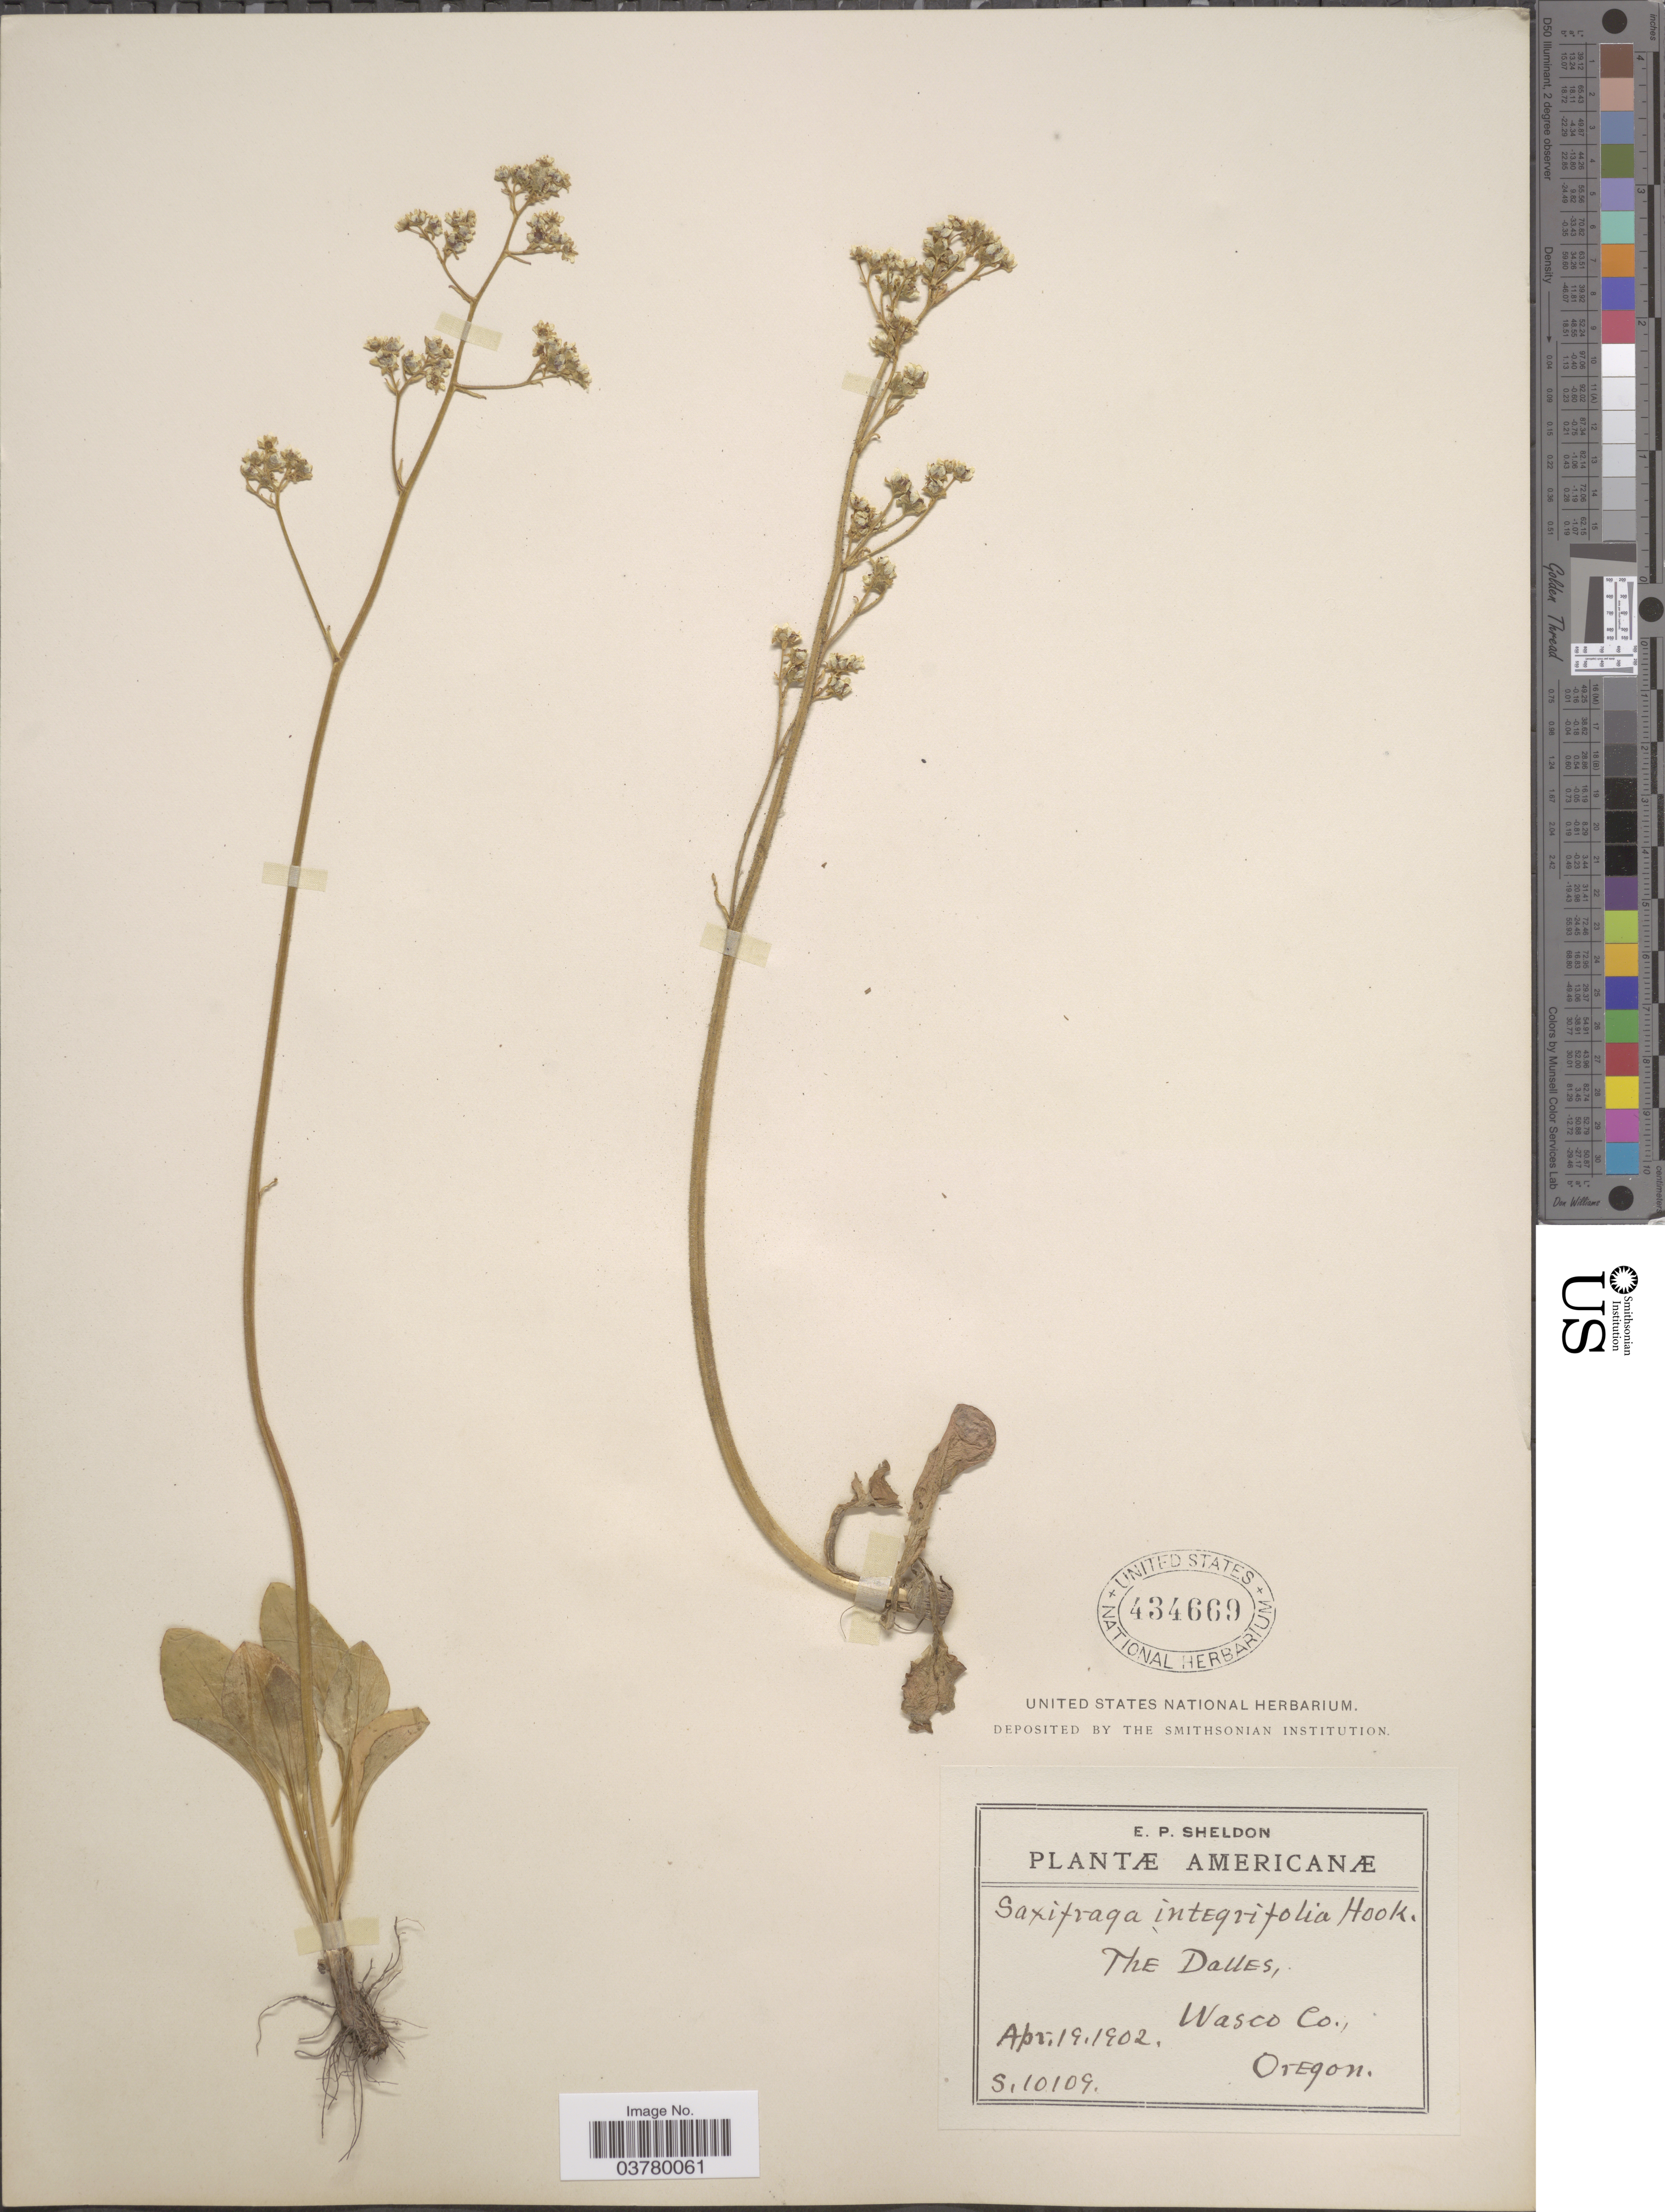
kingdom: Plantae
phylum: Tracheophyta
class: Magnoliopsida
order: Saxifragales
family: Saxifragaceae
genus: Micranthes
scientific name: Micranthes fragosa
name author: (Suksd. ex Small) Small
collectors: E. P. Sheldon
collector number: S10109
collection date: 1902-04-19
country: United States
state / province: Oregon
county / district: Wasco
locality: The Dalles, Wasco Co.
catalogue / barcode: US 434669